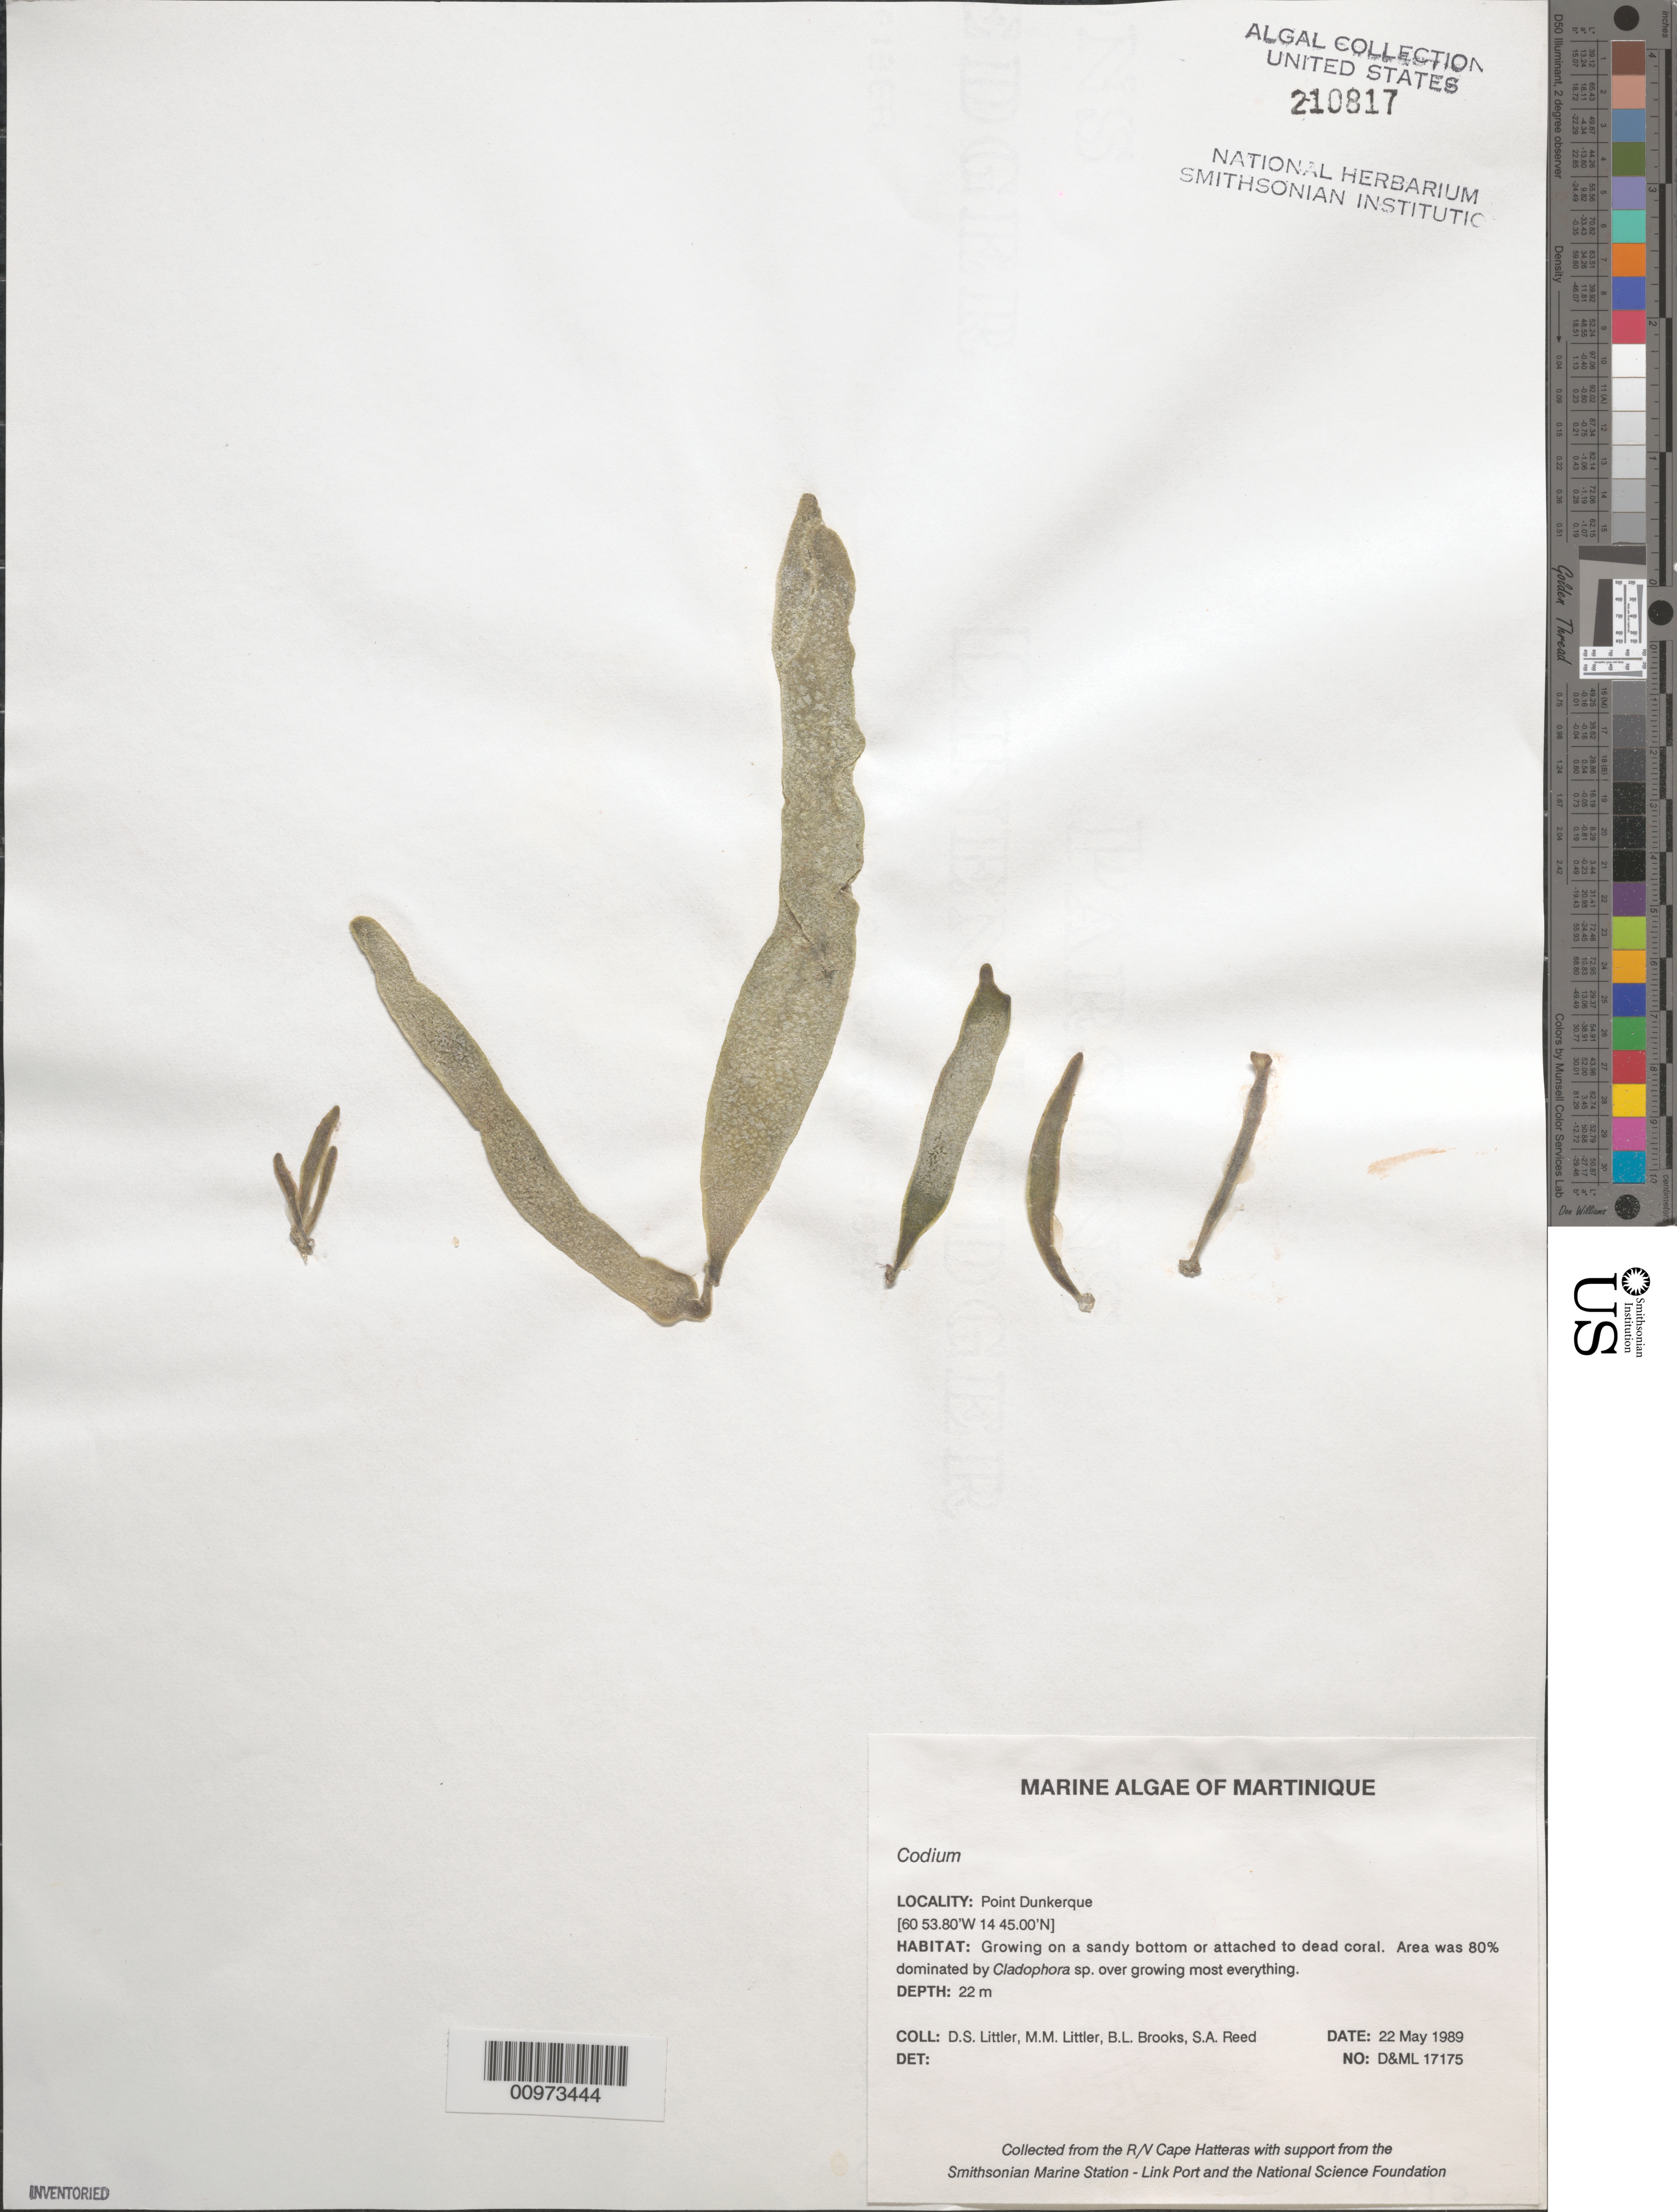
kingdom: Plantae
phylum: Chlorophyta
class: Ulvophyceae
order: Bryopsidales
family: Codiaceae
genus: Codium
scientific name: Codium sp.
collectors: D. S. Littler, M. M. Littler, B. Brooks & S. Reed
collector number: D&ML 17175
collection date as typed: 22 May 1989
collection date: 1989-05-22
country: Martinique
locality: Pointe Dunkerque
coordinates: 14 45.00'N, 60 53.80'W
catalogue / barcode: US 210817